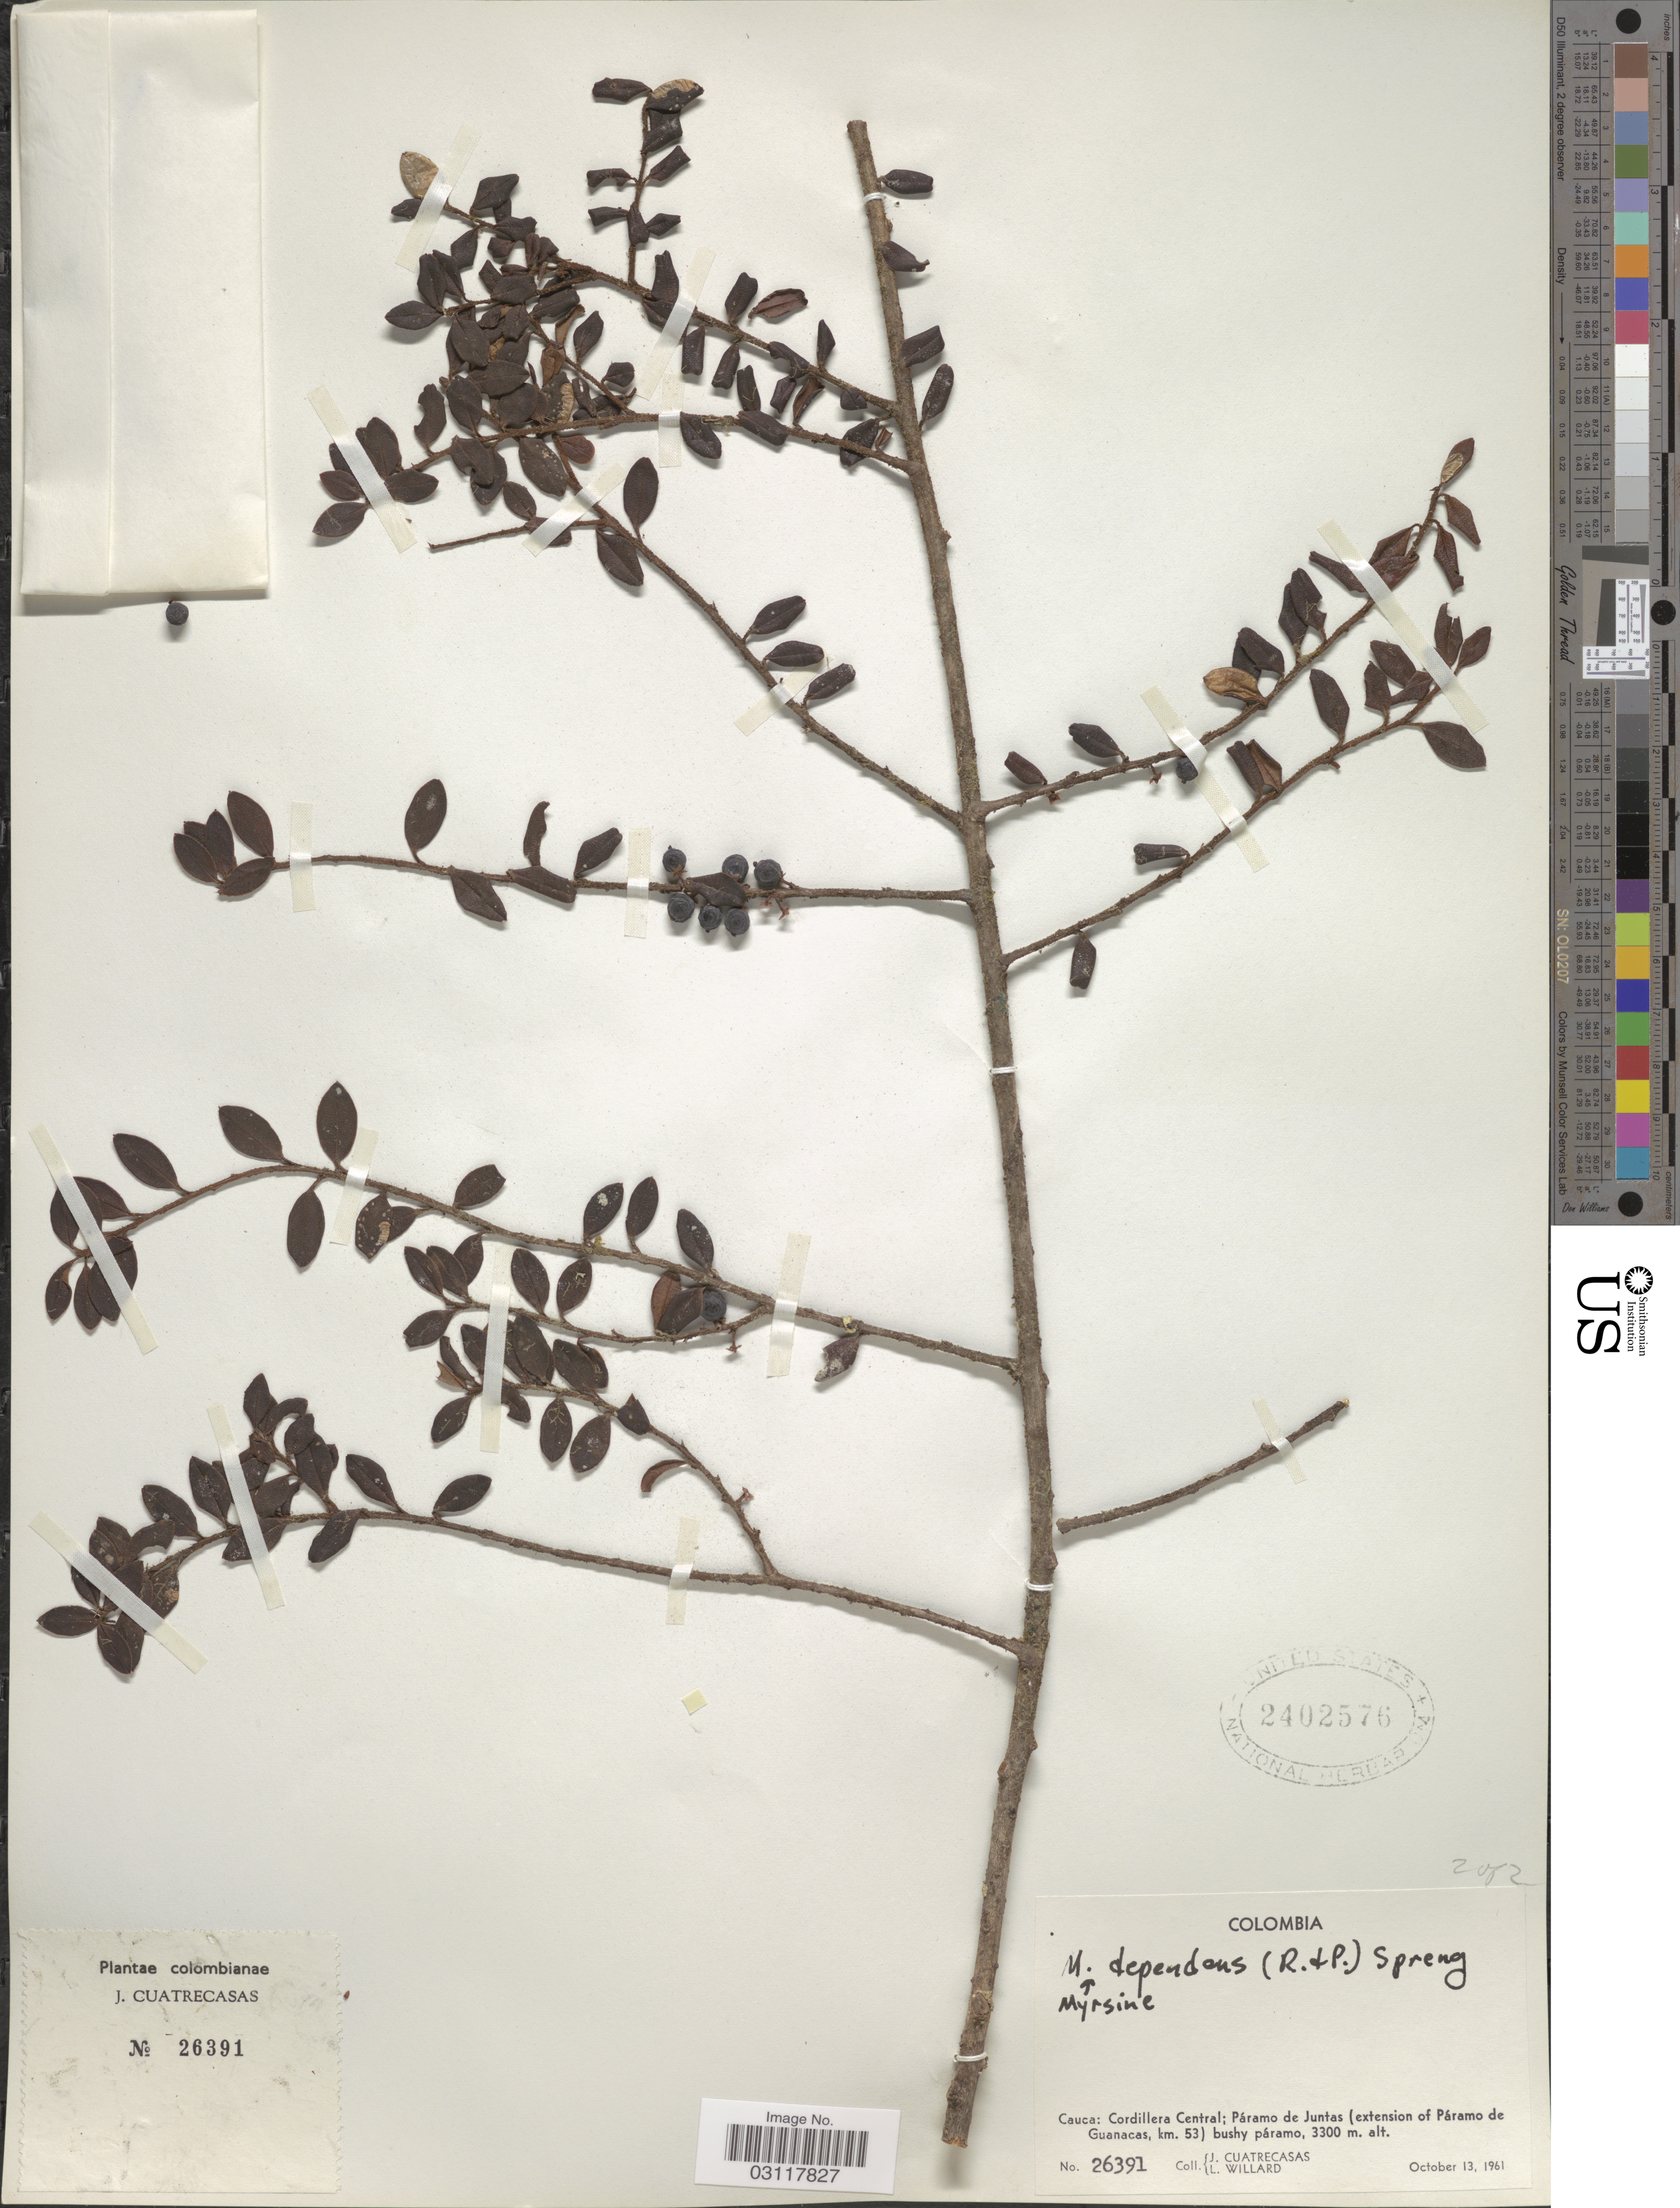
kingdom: Plantae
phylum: Tracheophyta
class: Magnoliopsida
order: Ericales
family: Primulaceae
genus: Rapanea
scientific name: Rapanea dependens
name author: (Ruiz & Pav.) Mez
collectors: J. Cuatrecasas & L. Willard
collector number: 26391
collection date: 1961-10-13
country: Colombia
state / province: Cauca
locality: Cordillera Central; Páramo de Juntas (extension of Páramo de Guanacas, km. 53).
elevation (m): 3300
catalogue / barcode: US 2402576